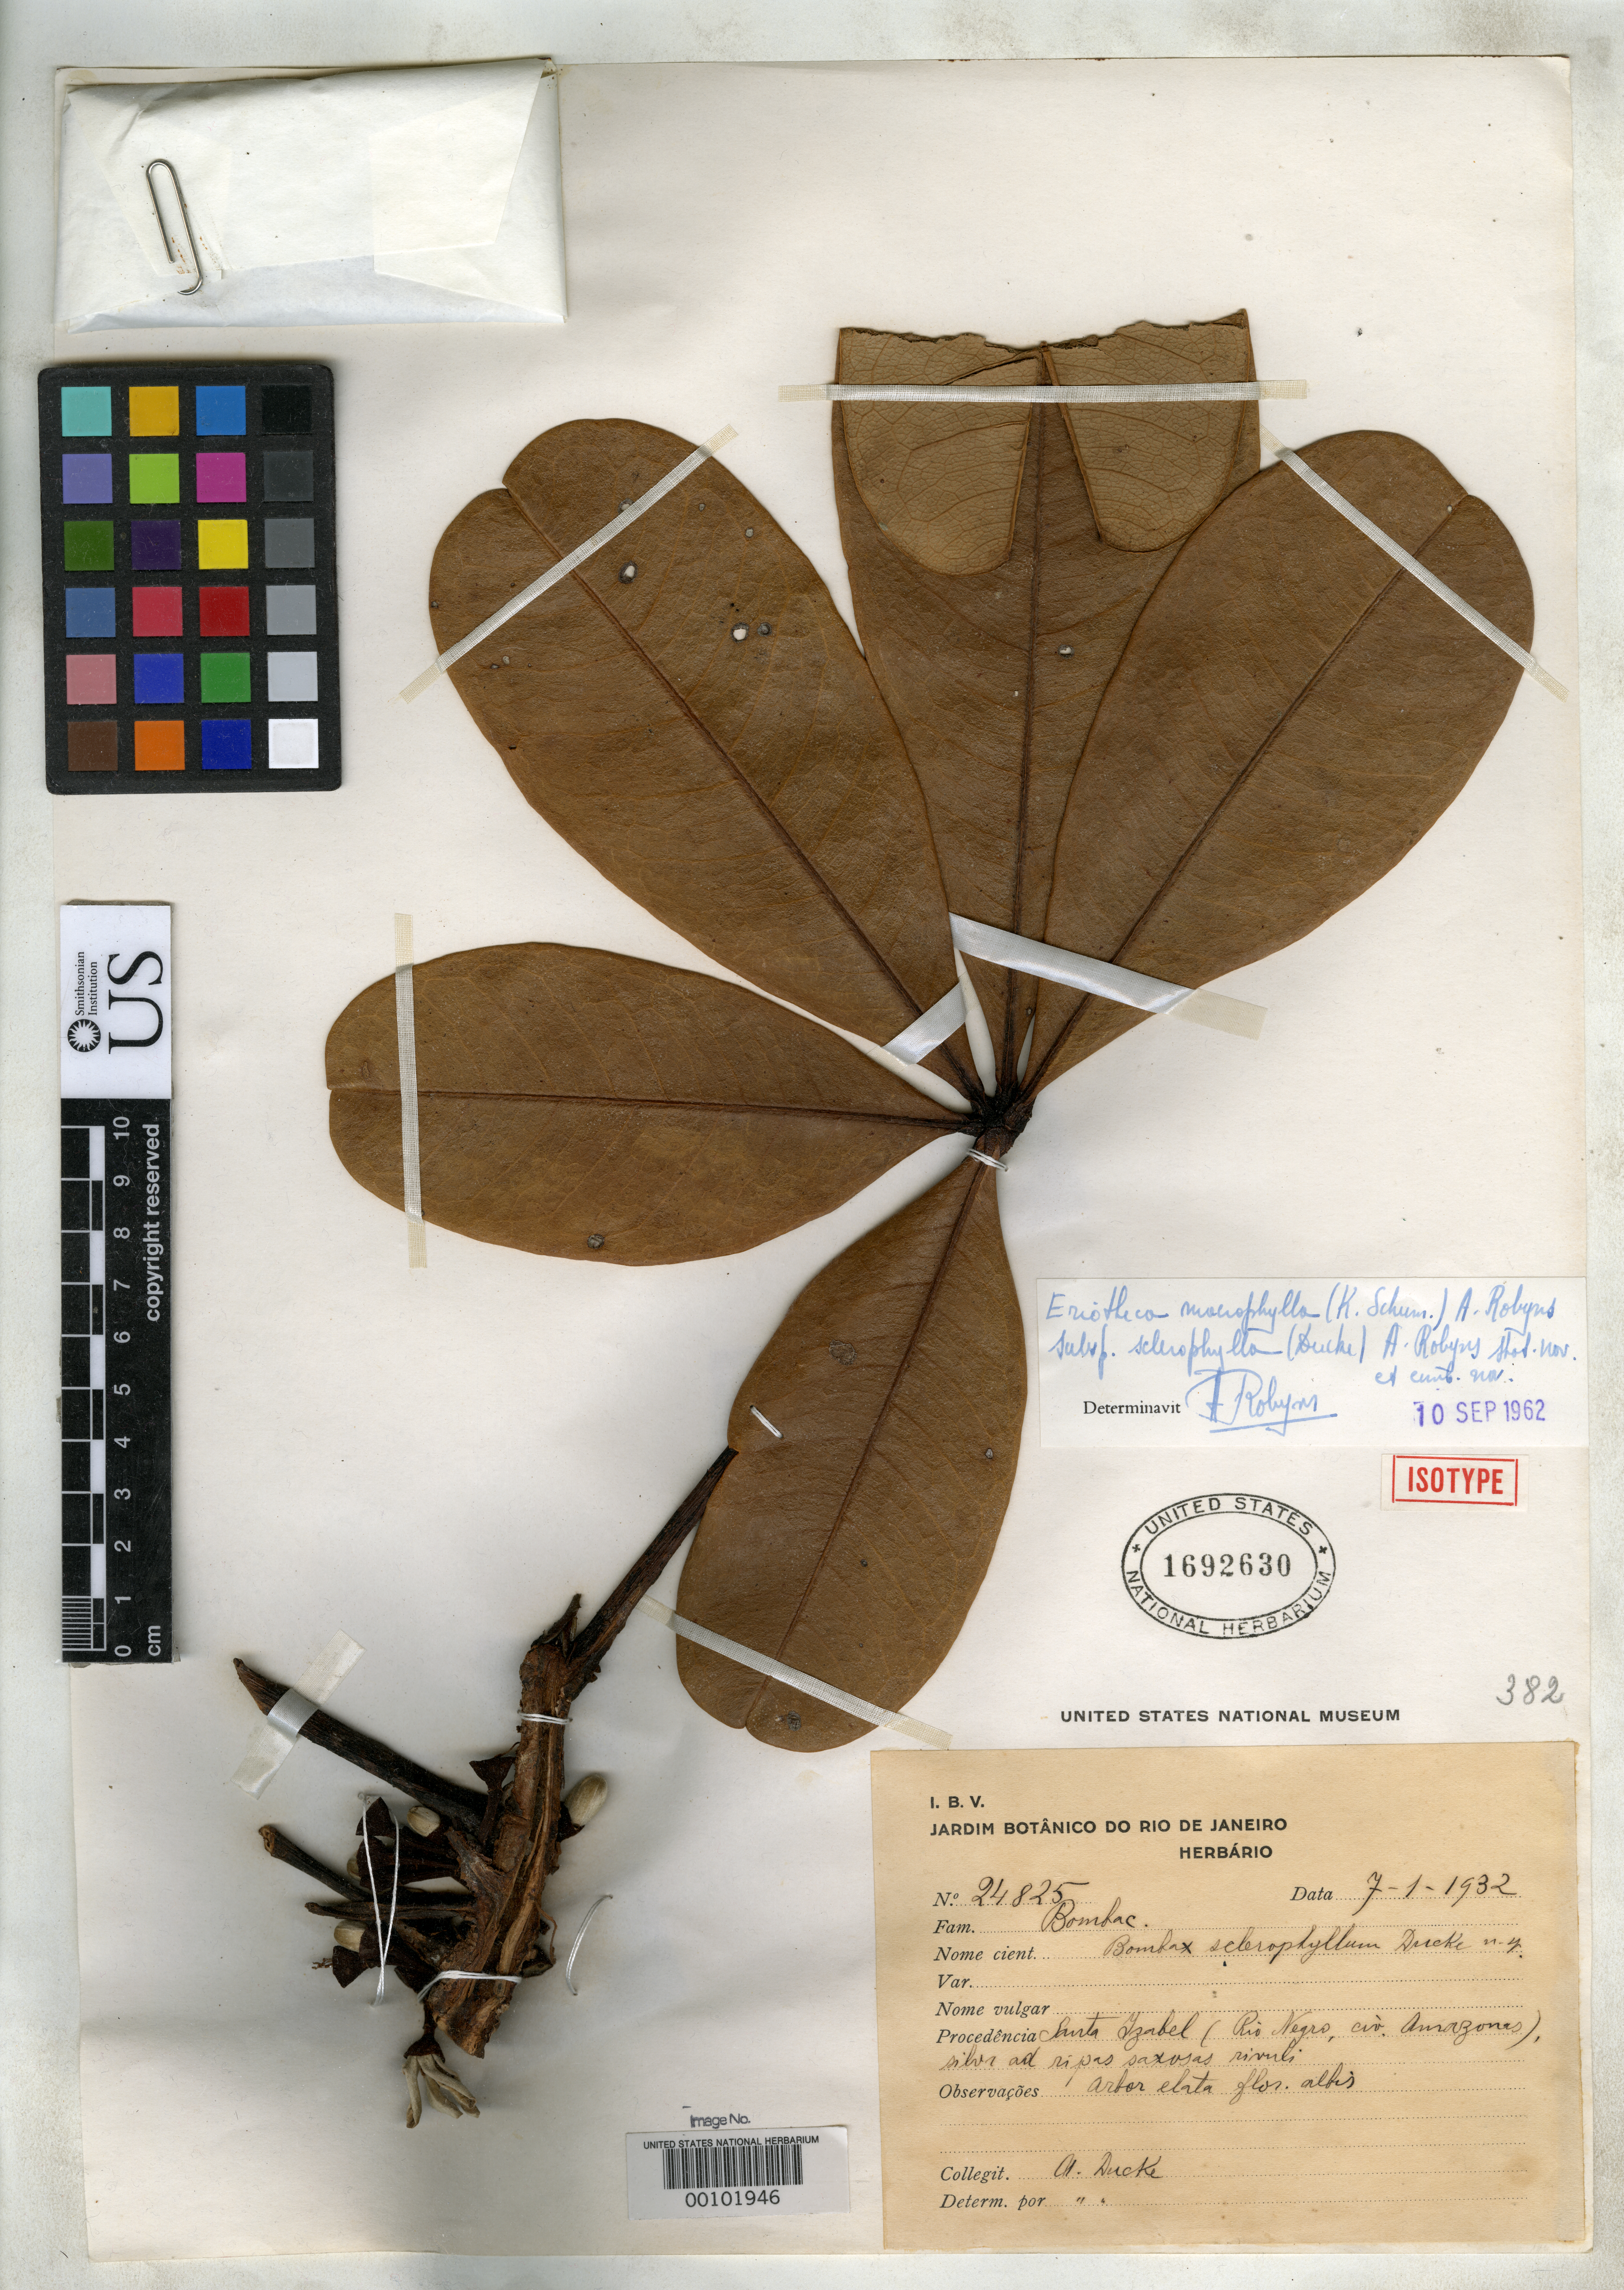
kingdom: Plantae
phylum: Tracheophyta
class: Magnoliopsida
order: Malvales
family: Malvaceae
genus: Bombax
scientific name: Bombax sclerophyllum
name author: Ducke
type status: Isotype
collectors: A. Ducke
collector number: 24825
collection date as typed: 07 Jan 1932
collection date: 1932-01-07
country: Brazil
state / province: Amazonas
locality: Rio Negro, prope Santa Izabel.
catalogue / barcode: US 1692630